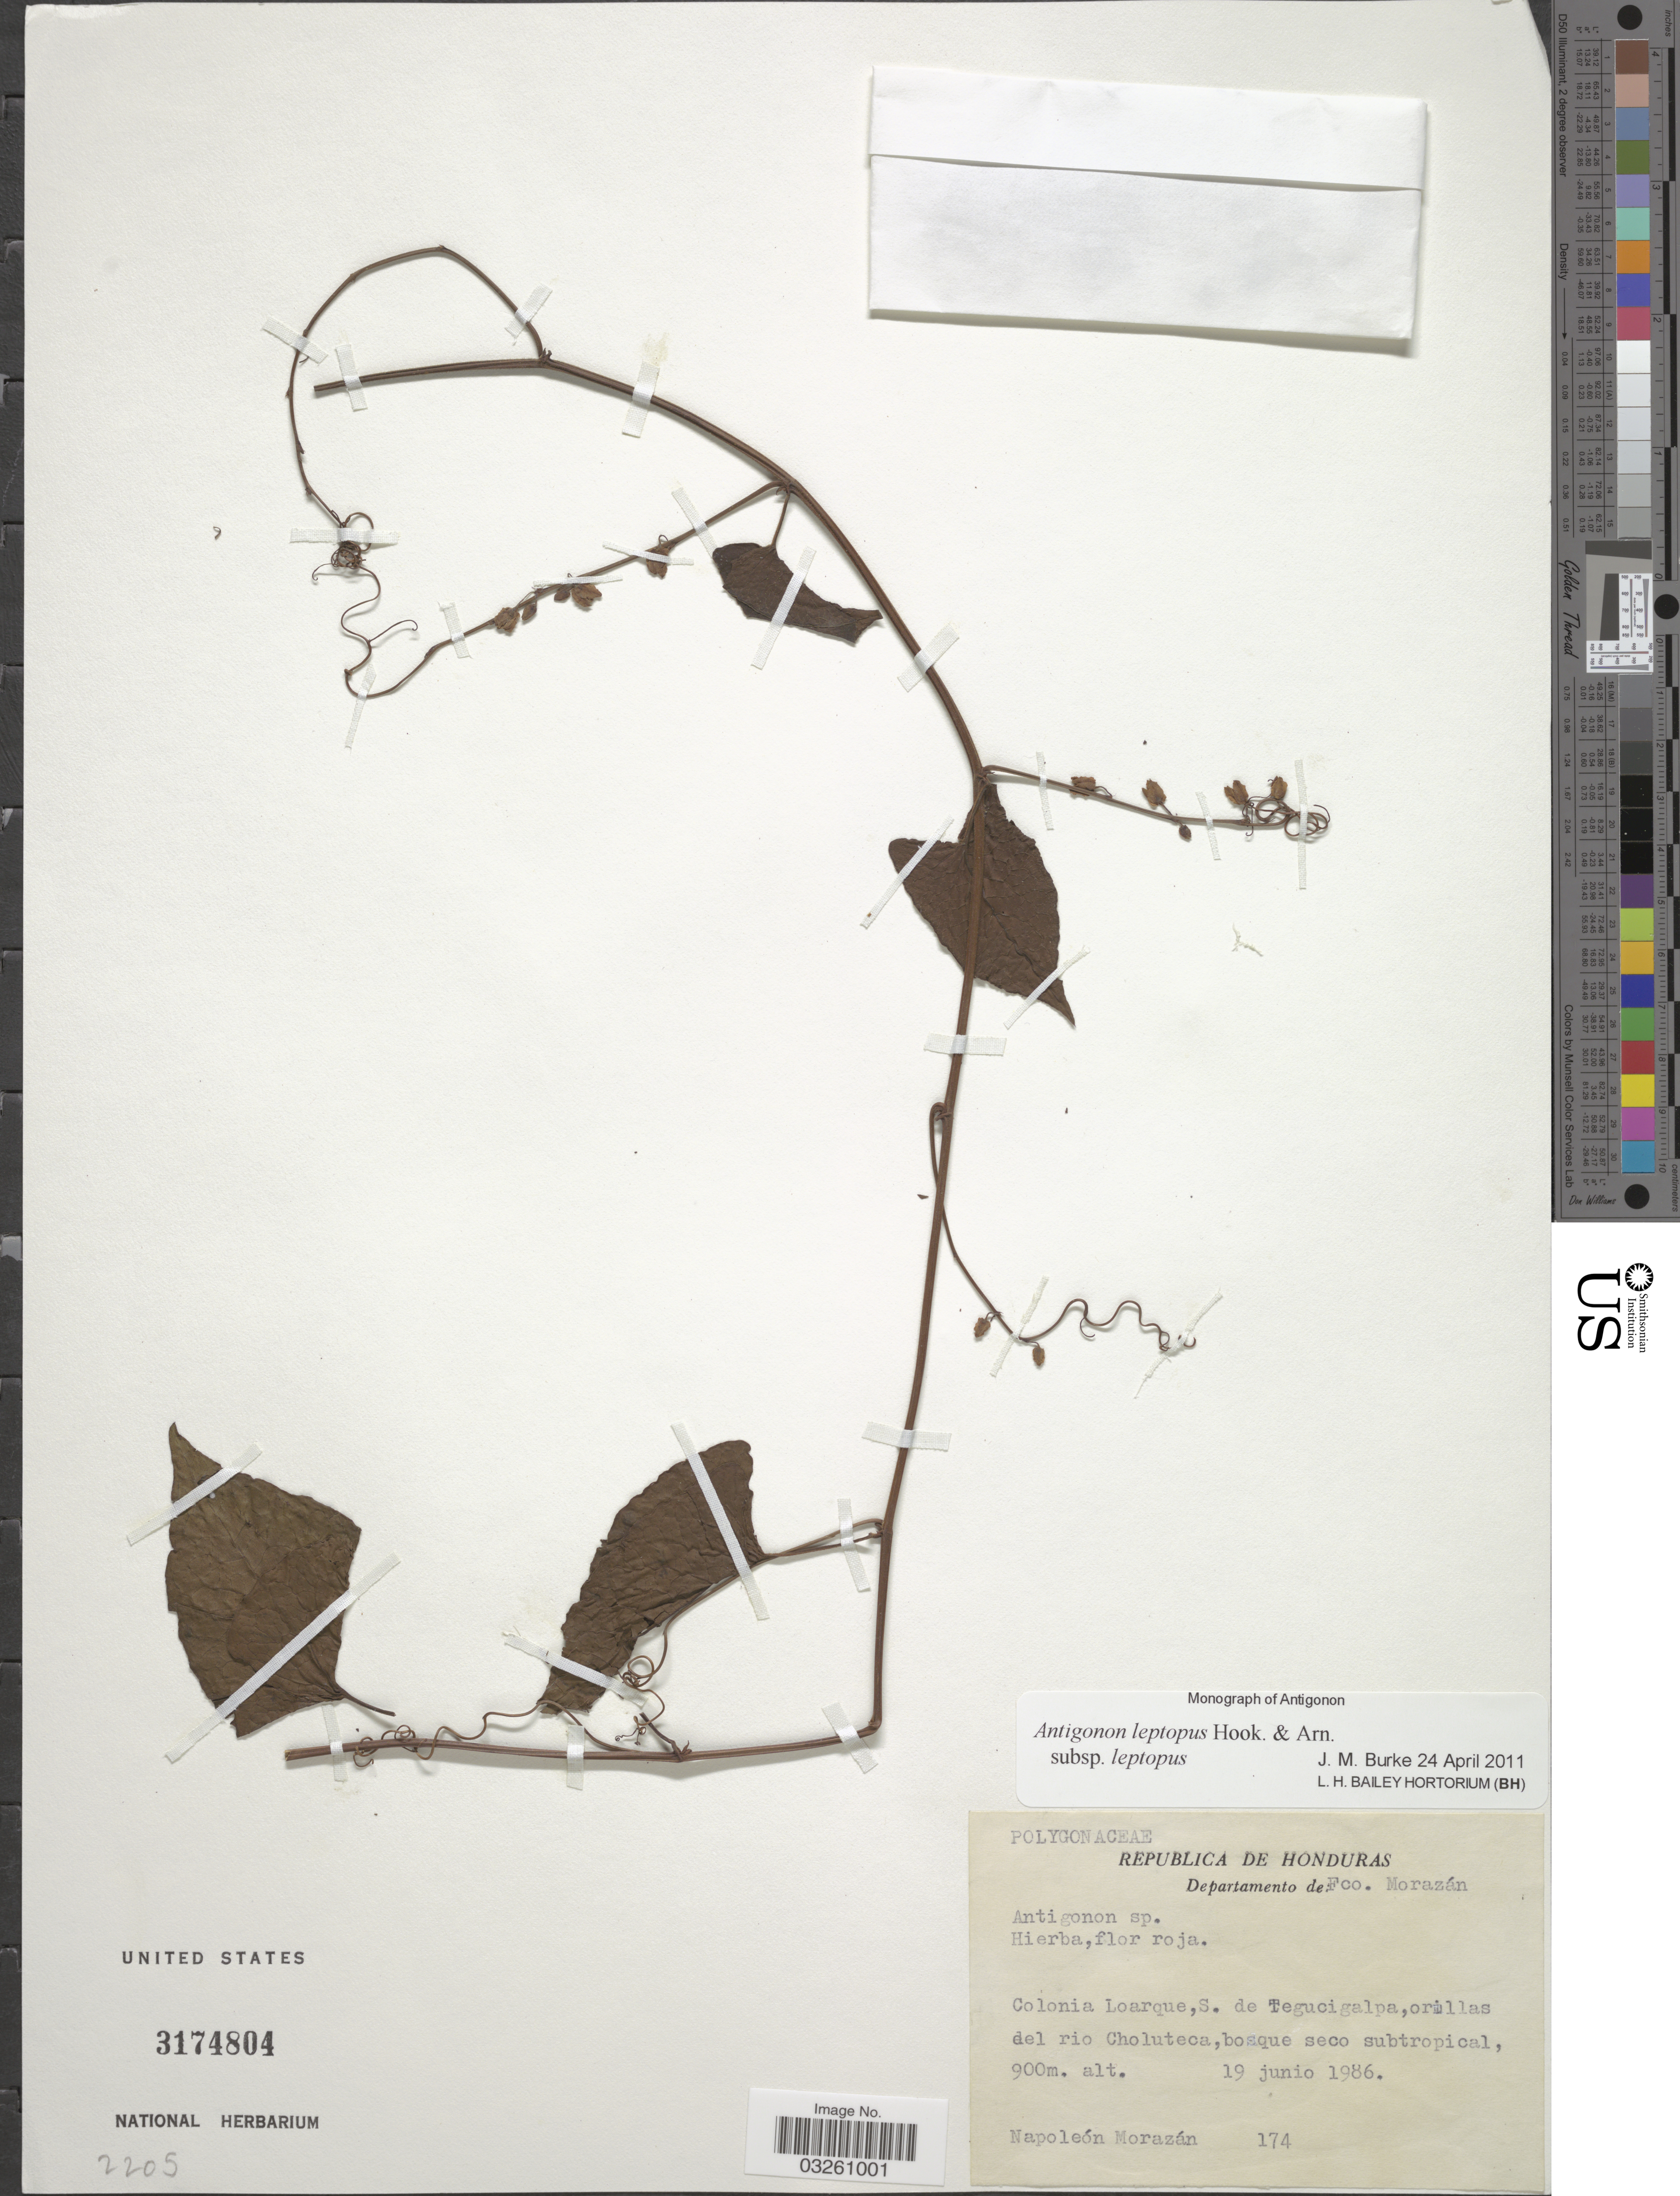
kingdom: Plantae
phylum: Tracheophyta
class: Magnoliopsida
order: Caryophyllales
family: Polygonaceae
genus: Antigonon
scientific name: Antigonon leptopus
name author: Hook. & Arn.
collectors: N. Morazan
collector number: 174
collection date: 1986-06-19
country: Honduras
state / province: Fco. Morazán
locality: Departamento de: Fco. Morazán. Colonia Loarque, S. de Tegucigalpa, orillas del rio Choluteca, bosque seco subtropical.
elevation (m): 900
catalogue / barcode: US 3174804